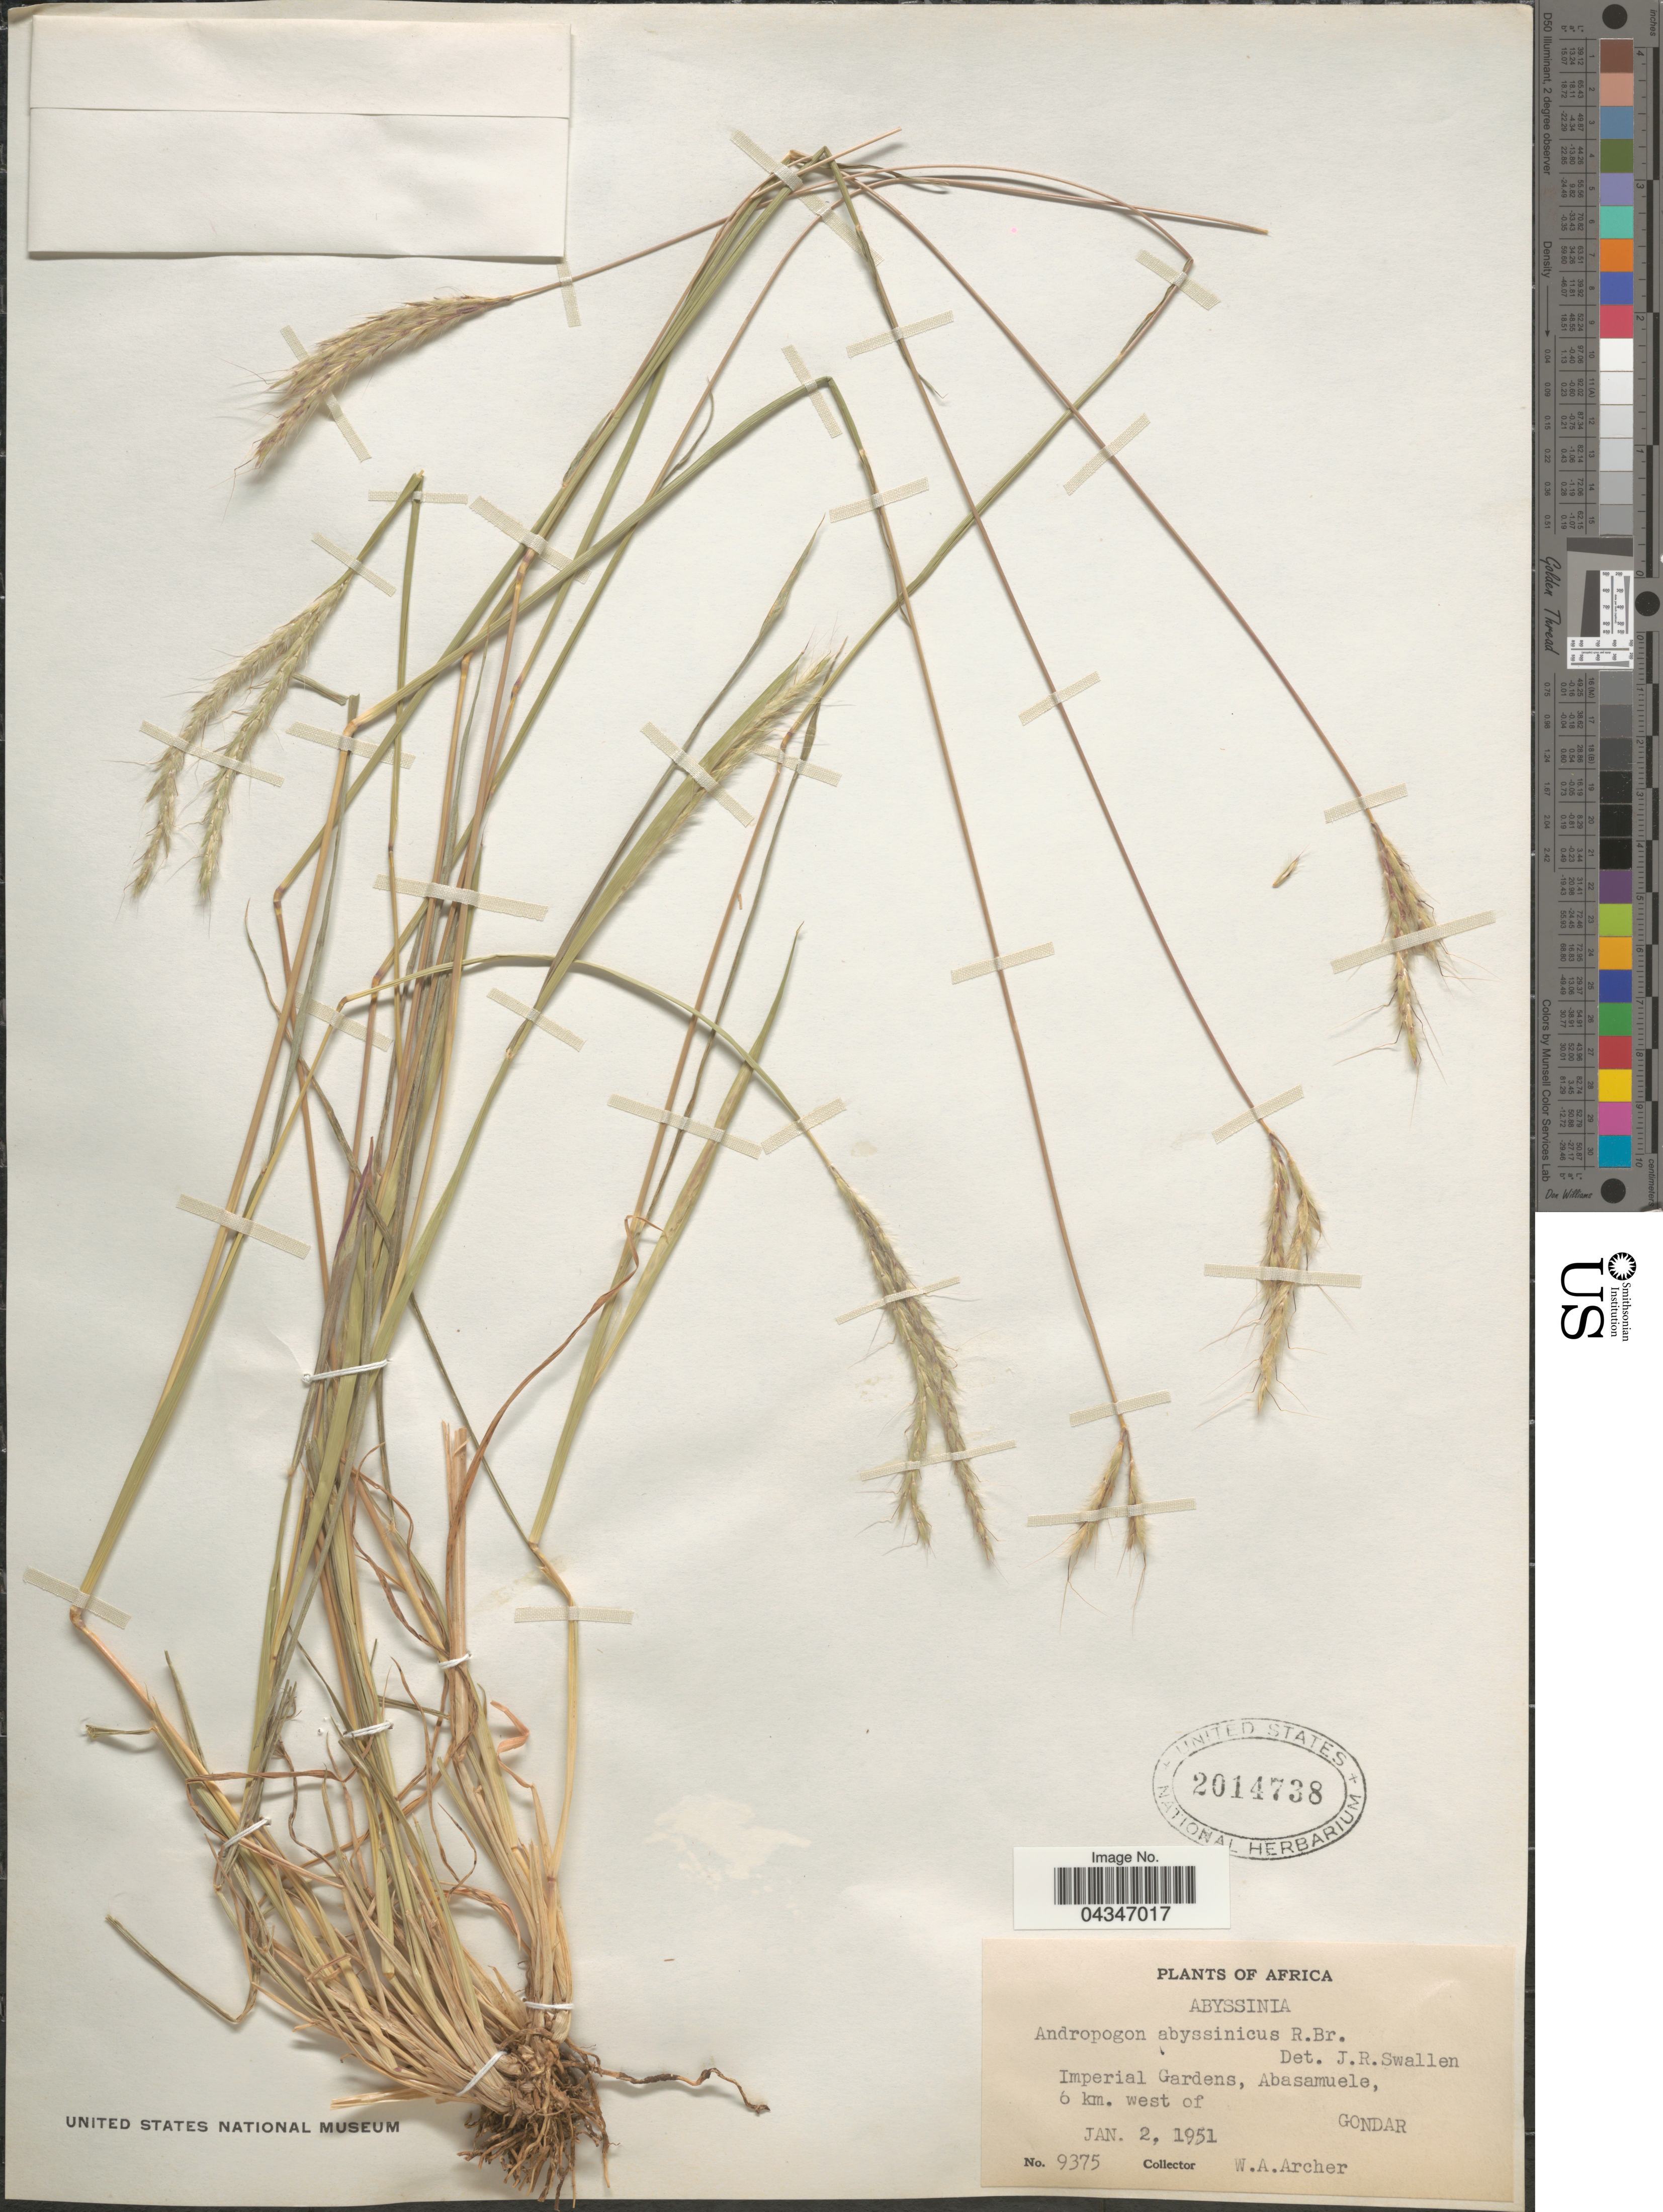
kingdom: Plantae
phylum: Tracheophyta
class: Liliopsida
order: Poales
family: Poaceae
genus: Andropogon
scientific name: Andropogon abyssinicus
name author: Fresen.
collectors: W. Archer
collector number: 9375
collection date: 1951-01-02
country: Ethiopia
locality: Imperial Gardens, Abasamuele, 6 km. west of Gondar.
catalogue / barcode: US 2014738